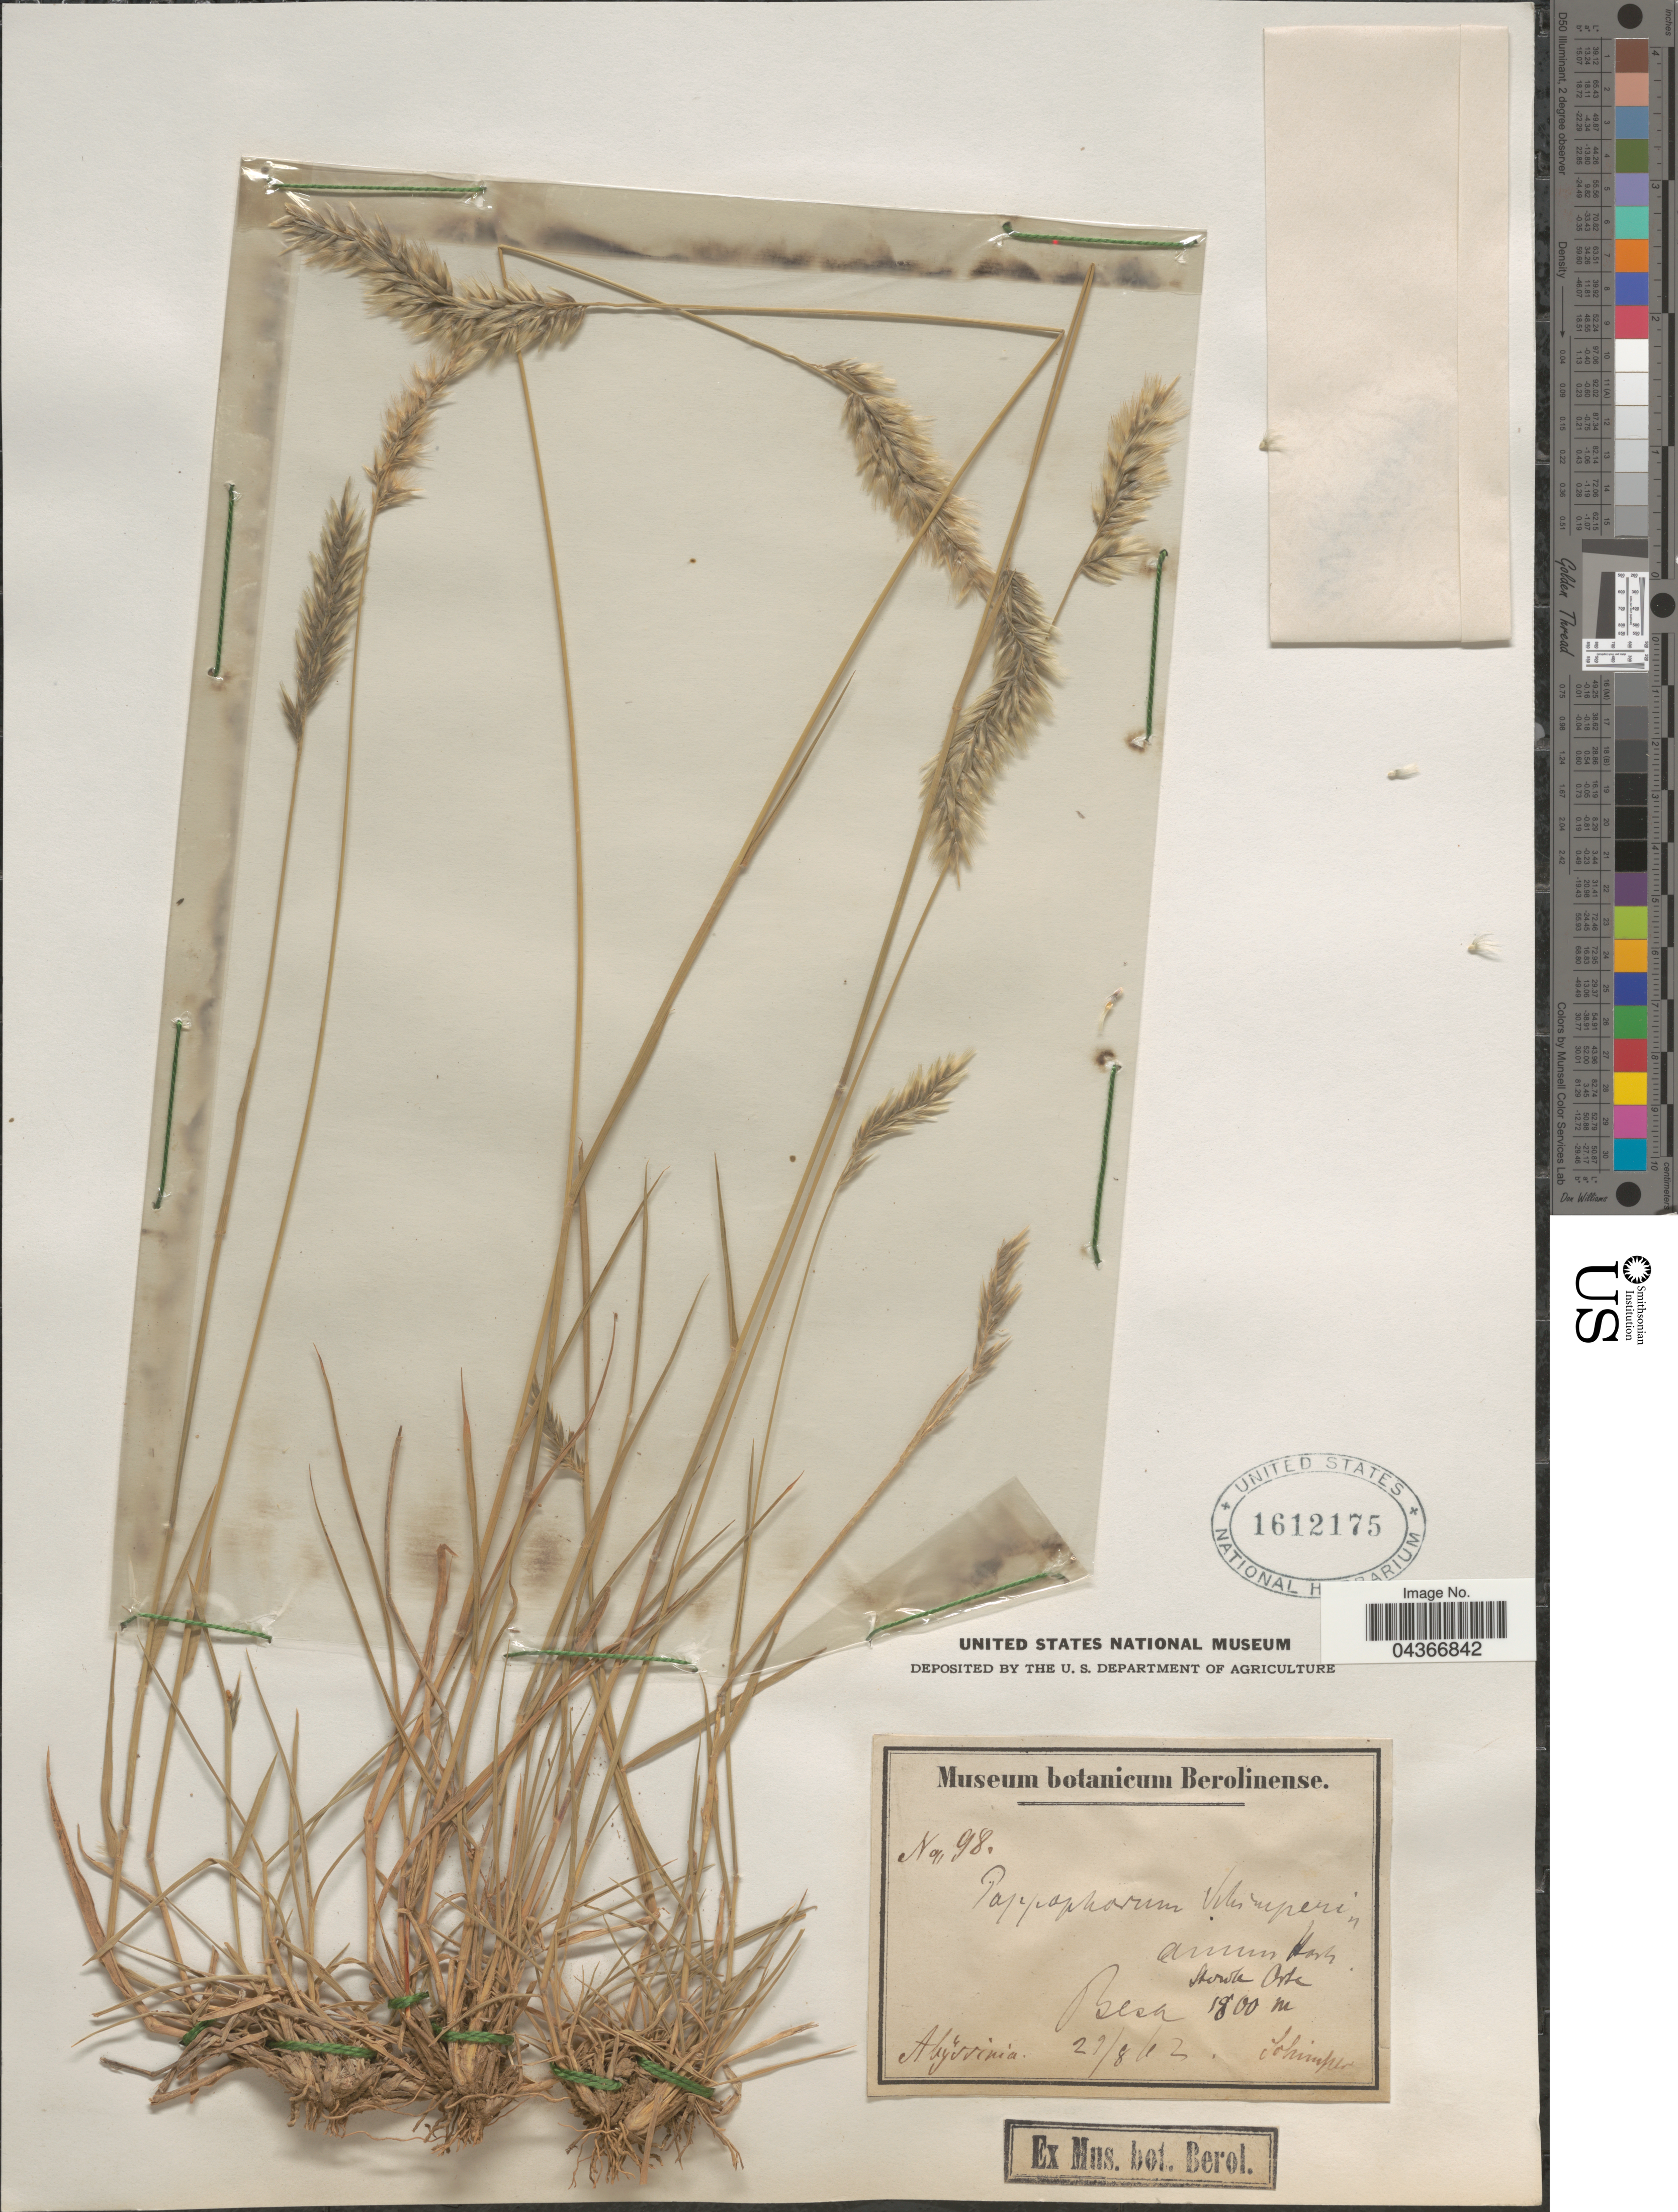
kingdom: Plantae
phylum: Tracheophyta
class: Liliopsida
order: Poales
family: Poaceae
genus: Enneapogon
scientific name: Enneapogon persicus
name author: Boiss.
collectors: -. Schimper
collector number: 98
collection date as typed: Transcribed d/m/y: 27/8/12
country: Ethiopia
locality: Besch. Abyssinia.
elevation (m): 1800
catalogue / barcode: US 1612175